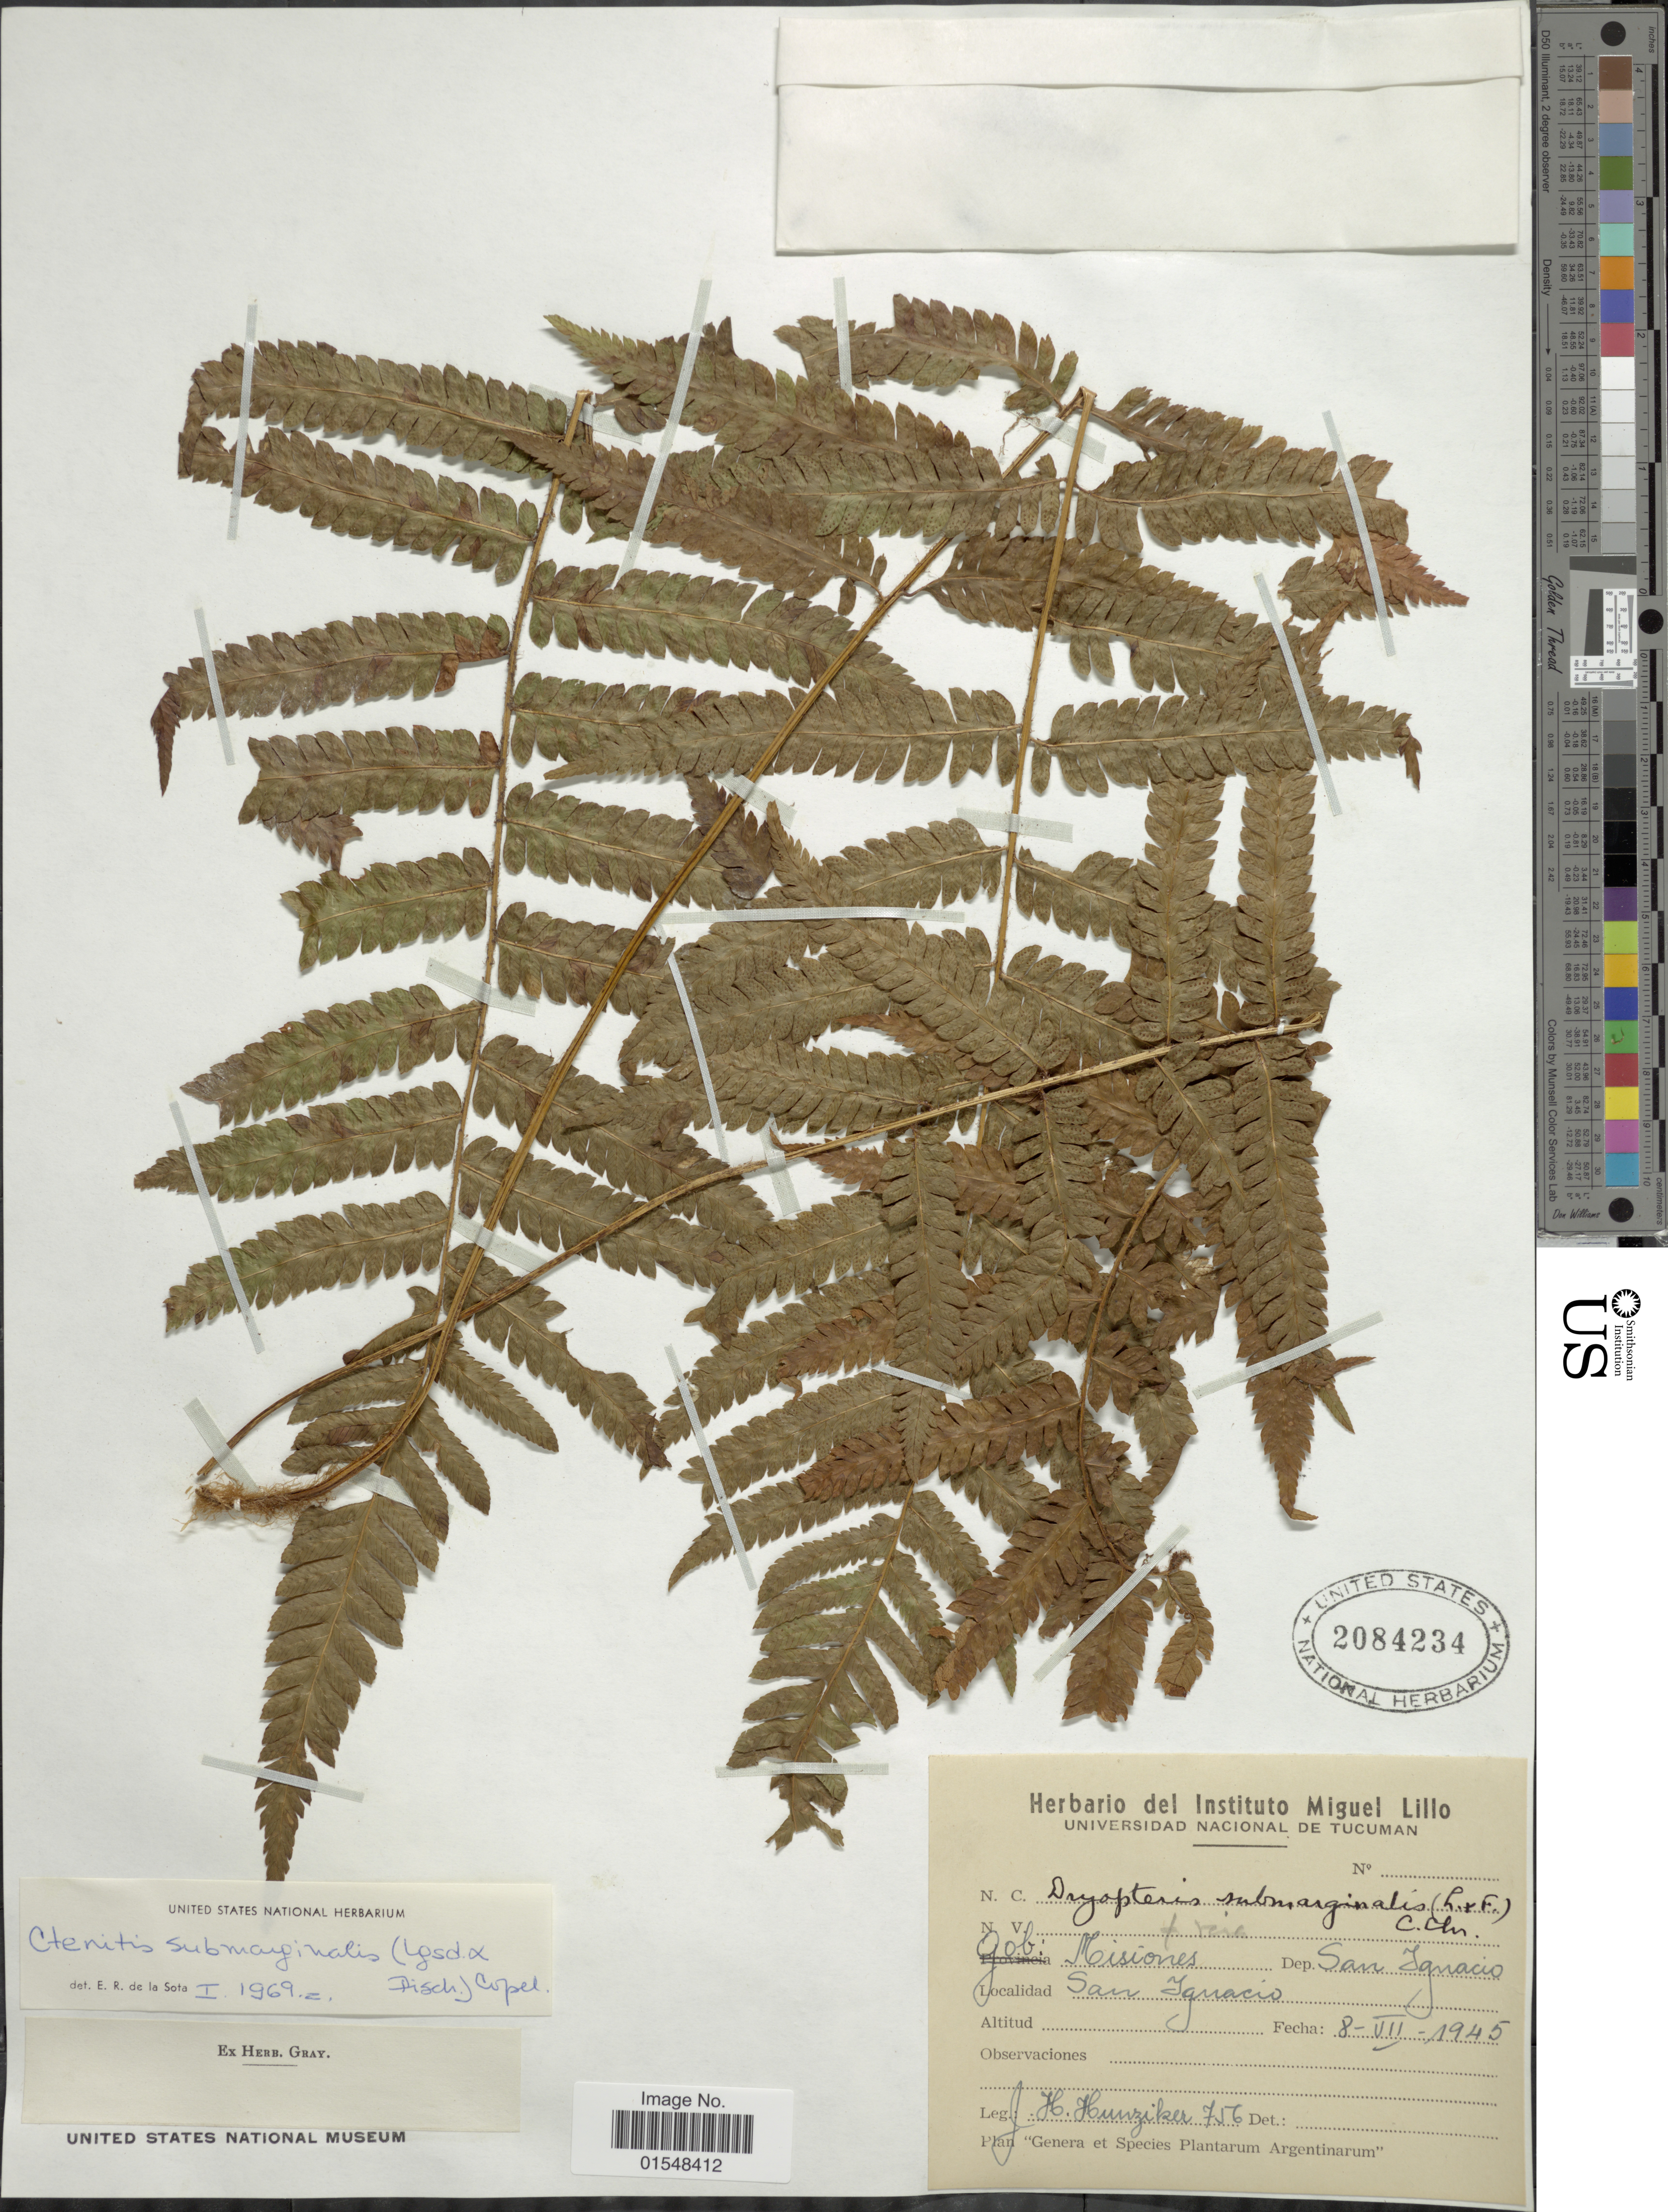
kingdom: Plantae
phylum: Tracheophyta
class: Polypodiopsida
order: Polypodiales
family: Dryopteridaceae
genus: Ctenitis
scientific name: Ctenitis submarginalis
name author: (Langsd. & Fisch.) Ching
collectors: J. H. Hunziker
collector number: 756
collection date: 1945-07-08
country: Argentina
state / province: Misiones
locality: Dep. San Ignacio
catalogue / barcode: US 2084234